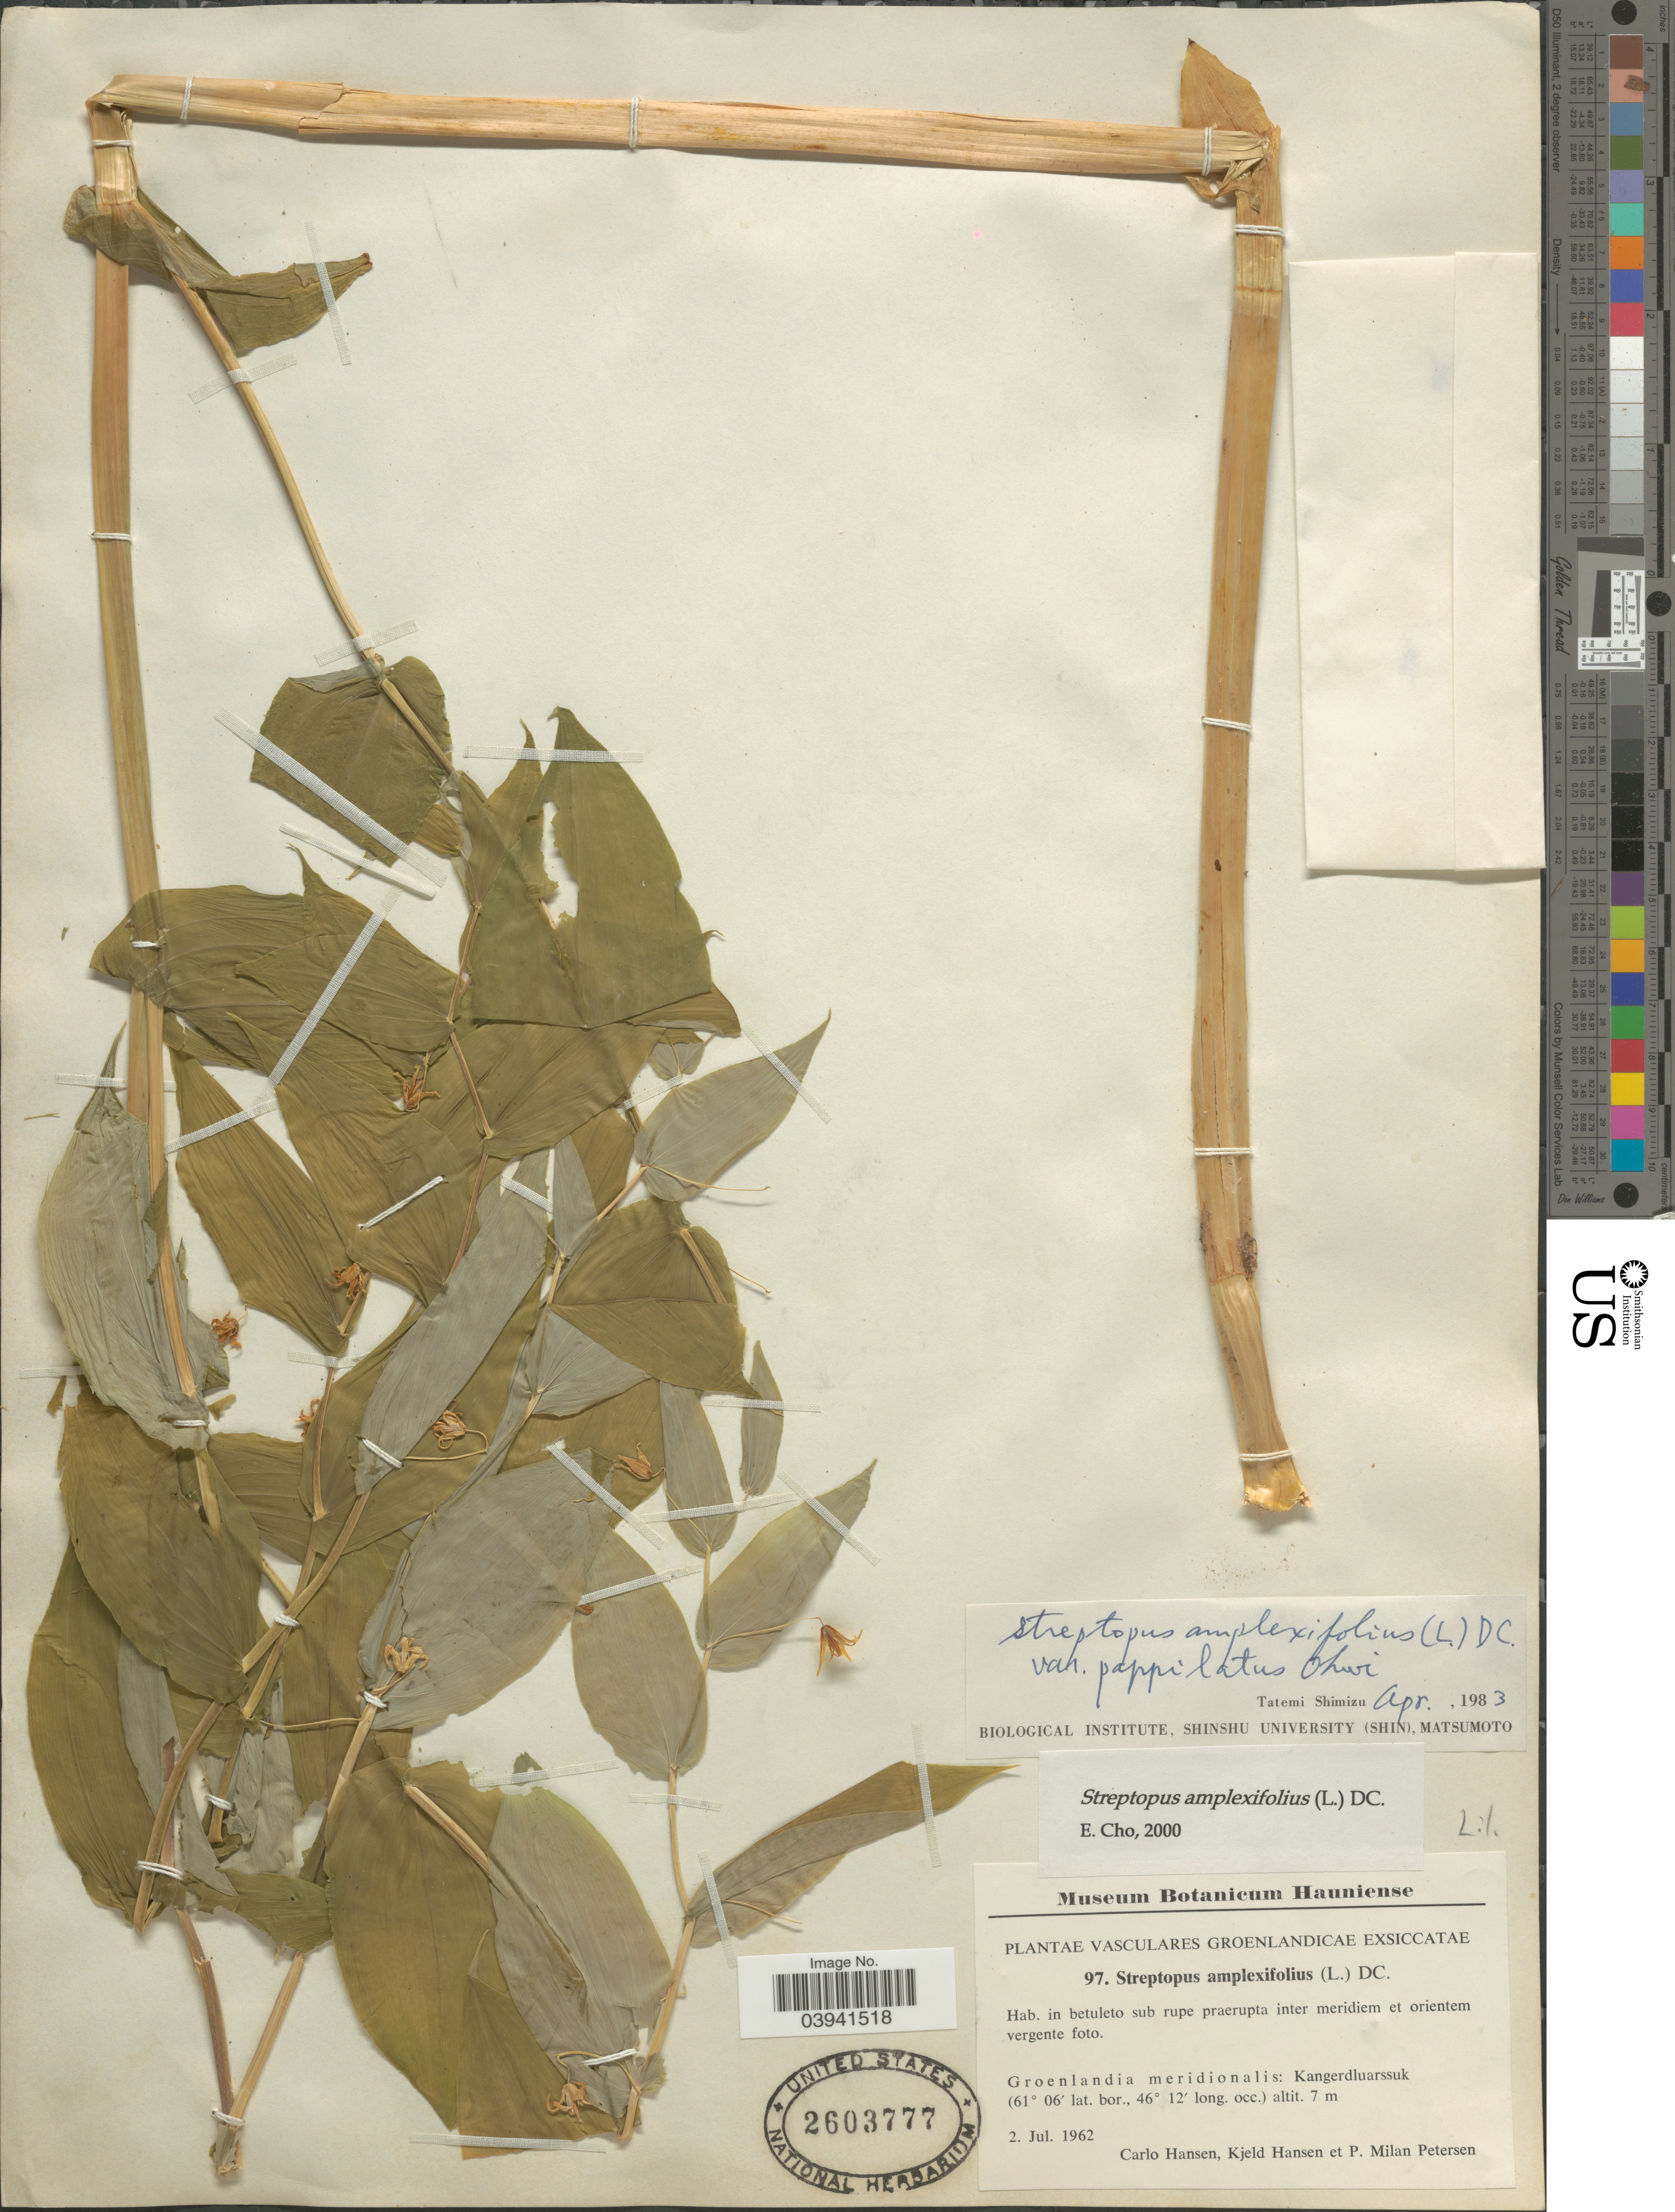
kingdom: Plantae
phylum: Tracheophyta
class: Liliopsida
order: Liliales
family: Liliaceae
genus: Streptopus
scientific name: Streptopus amplexifolius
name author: (L.) DC.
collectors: C. Hansen, K. Hansen & P. Petersen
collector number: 97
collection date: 1962-07-02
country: Greenland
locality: Groenlandia meridionalis: Kangerdluarssuk.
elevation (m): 7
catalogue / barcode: US 260377